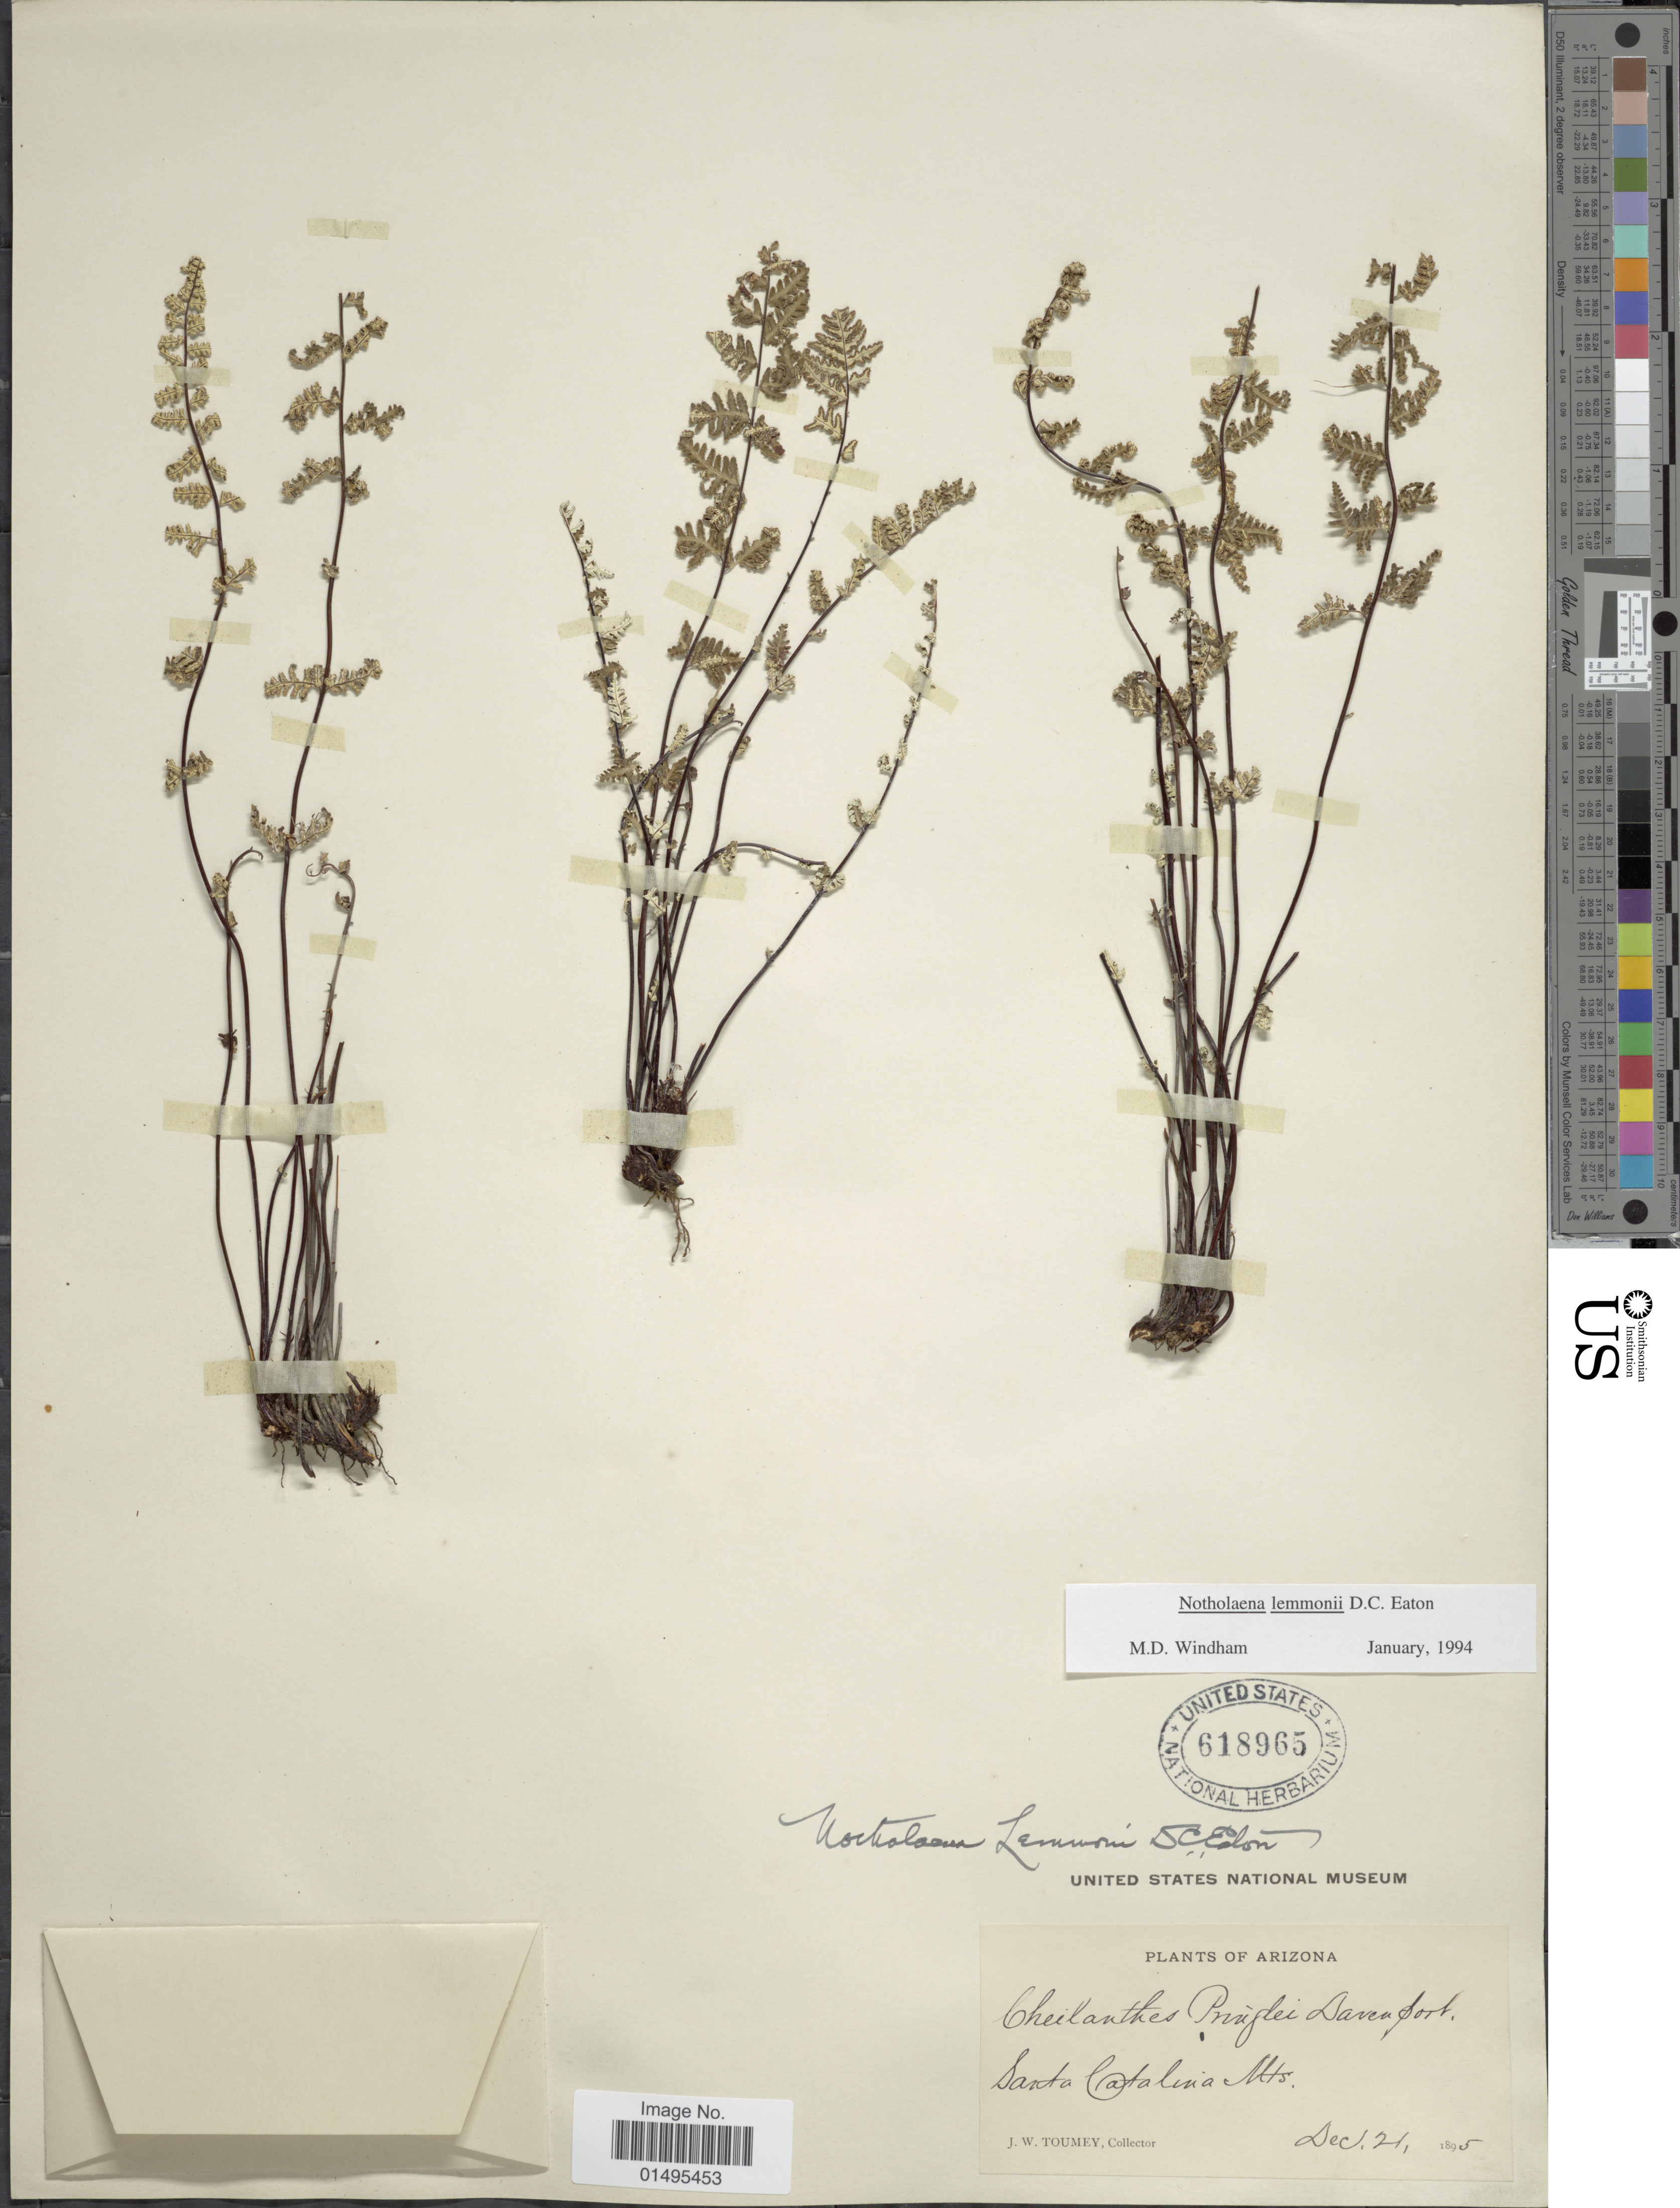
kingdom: Plantae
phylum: Tracheophyta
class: Polypodiopsida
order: Polypodiales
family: Pteridaceae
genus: Notholaena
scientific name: Notholaena lemmonii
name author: D.C. Eaton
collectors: J. W. Toumey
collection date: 1895-12-21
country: United States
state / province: Arizona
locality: Santa Catalina Mts.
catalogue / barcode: US 618965